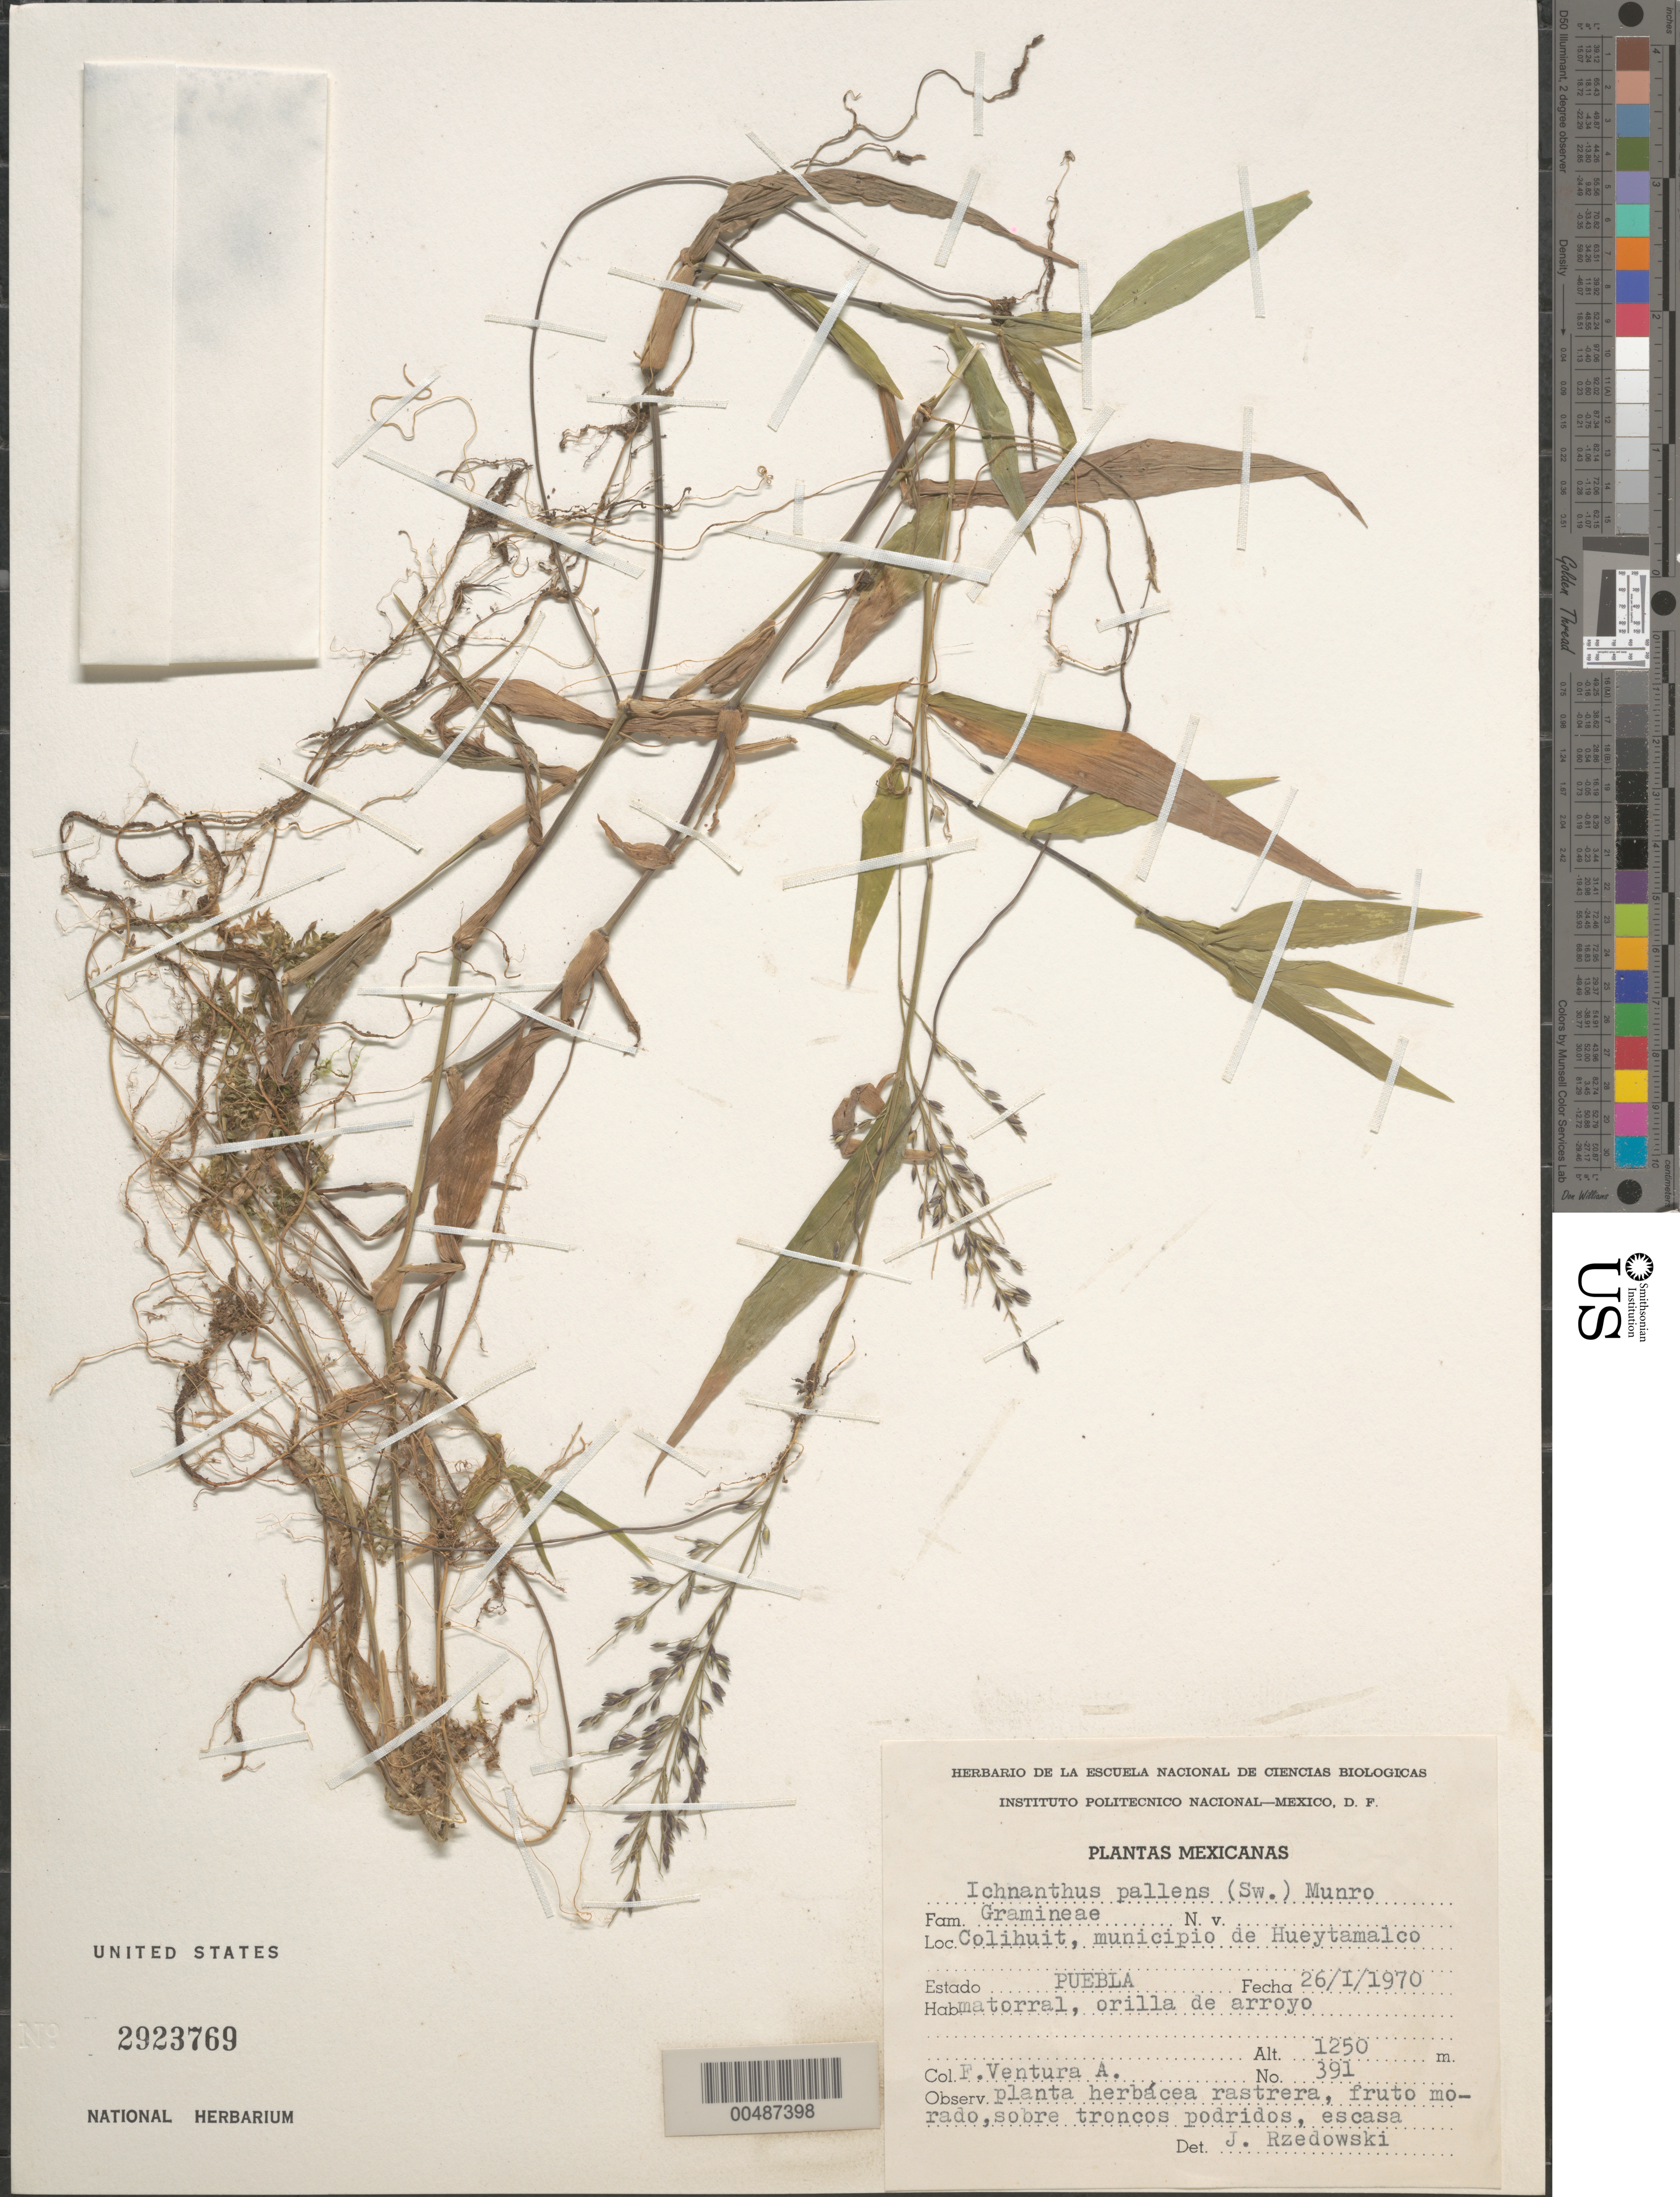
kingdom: Plantae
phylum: Tracheophyta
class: Liliopsida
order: Poales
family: Poaceae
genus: Hymenachne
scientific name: Hymenachne amplexicaulis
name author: (Rudge) Nees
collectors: F. Ventura-A.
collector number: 391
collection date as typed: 26 Jan 1970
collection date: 1970-01-26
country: Mexico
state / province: Puebla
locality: Colihuit, municipio de Hueytamalco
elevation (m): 1250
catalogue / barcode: US 2923769